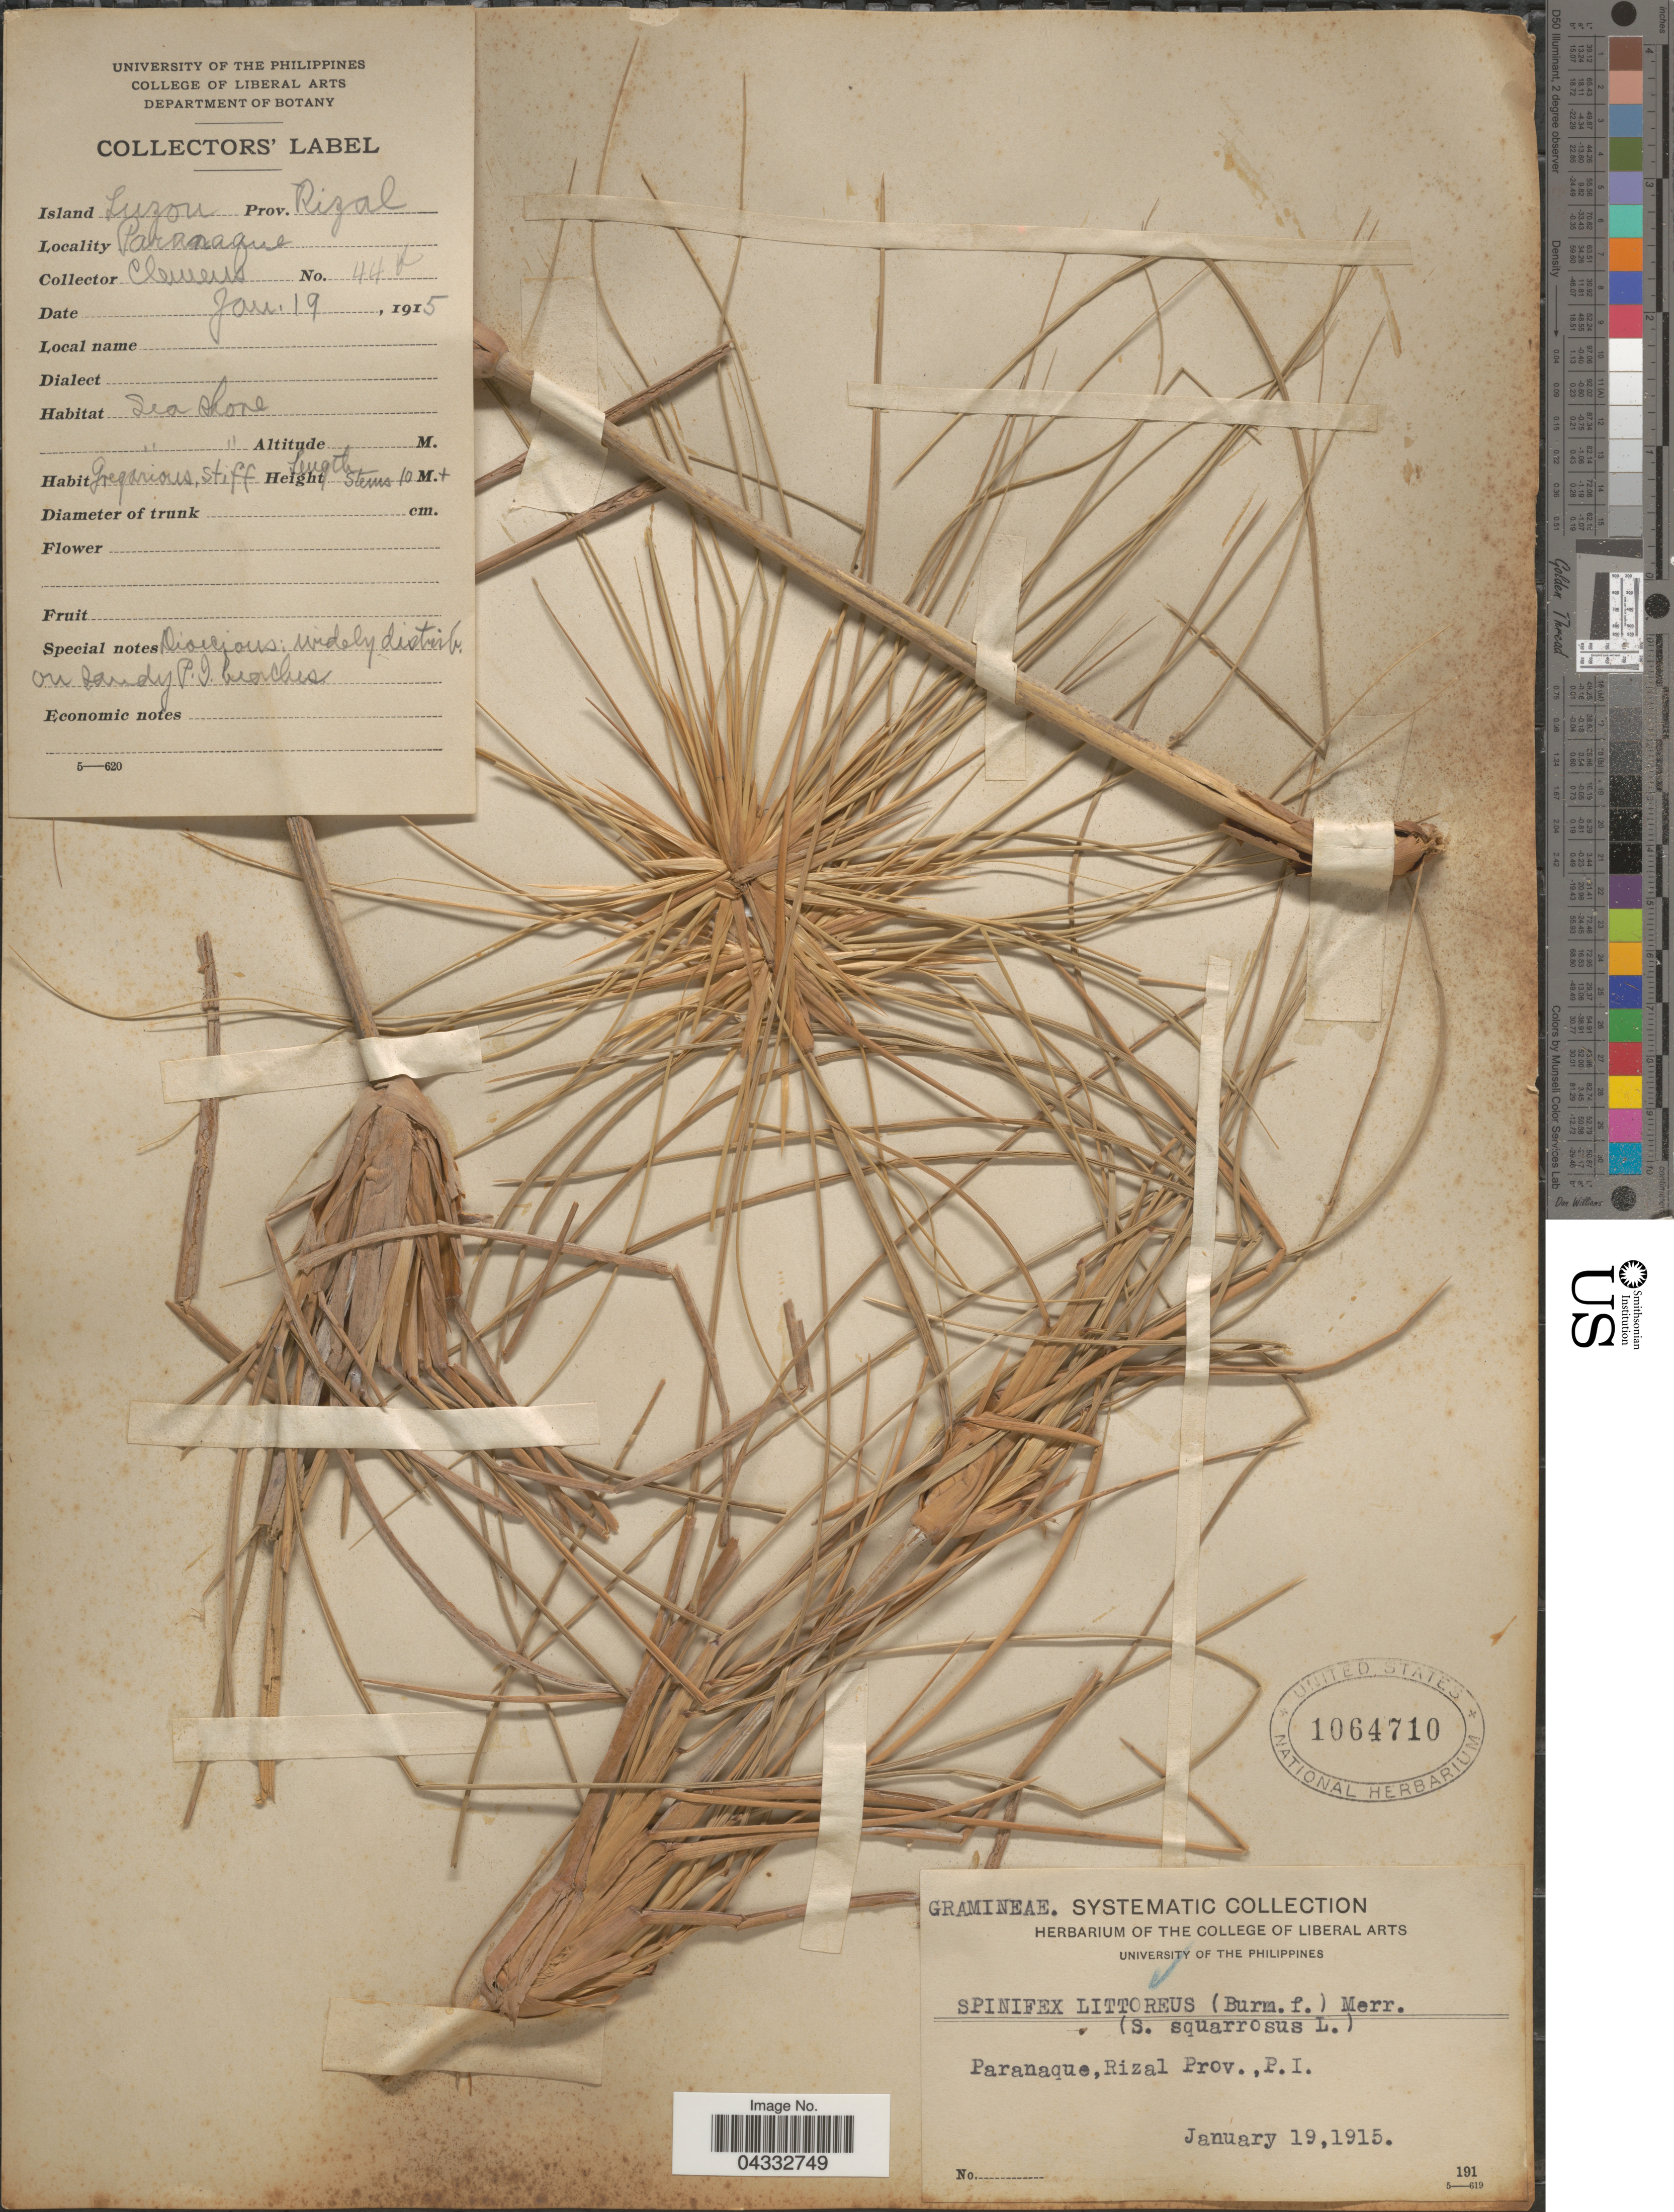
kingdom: Plantae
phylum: Tracheophyta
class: Liliopsida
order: Poales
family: Poaceae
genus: Spinifex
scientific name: Spinifex littoreus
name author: (Burm. f.) Merr.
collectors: -. Clemens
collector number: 44b*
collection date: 1915-01-19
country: Philippines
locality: Island Luzon. Prov. Rizal. Paranaque.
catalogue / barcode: US 1064710